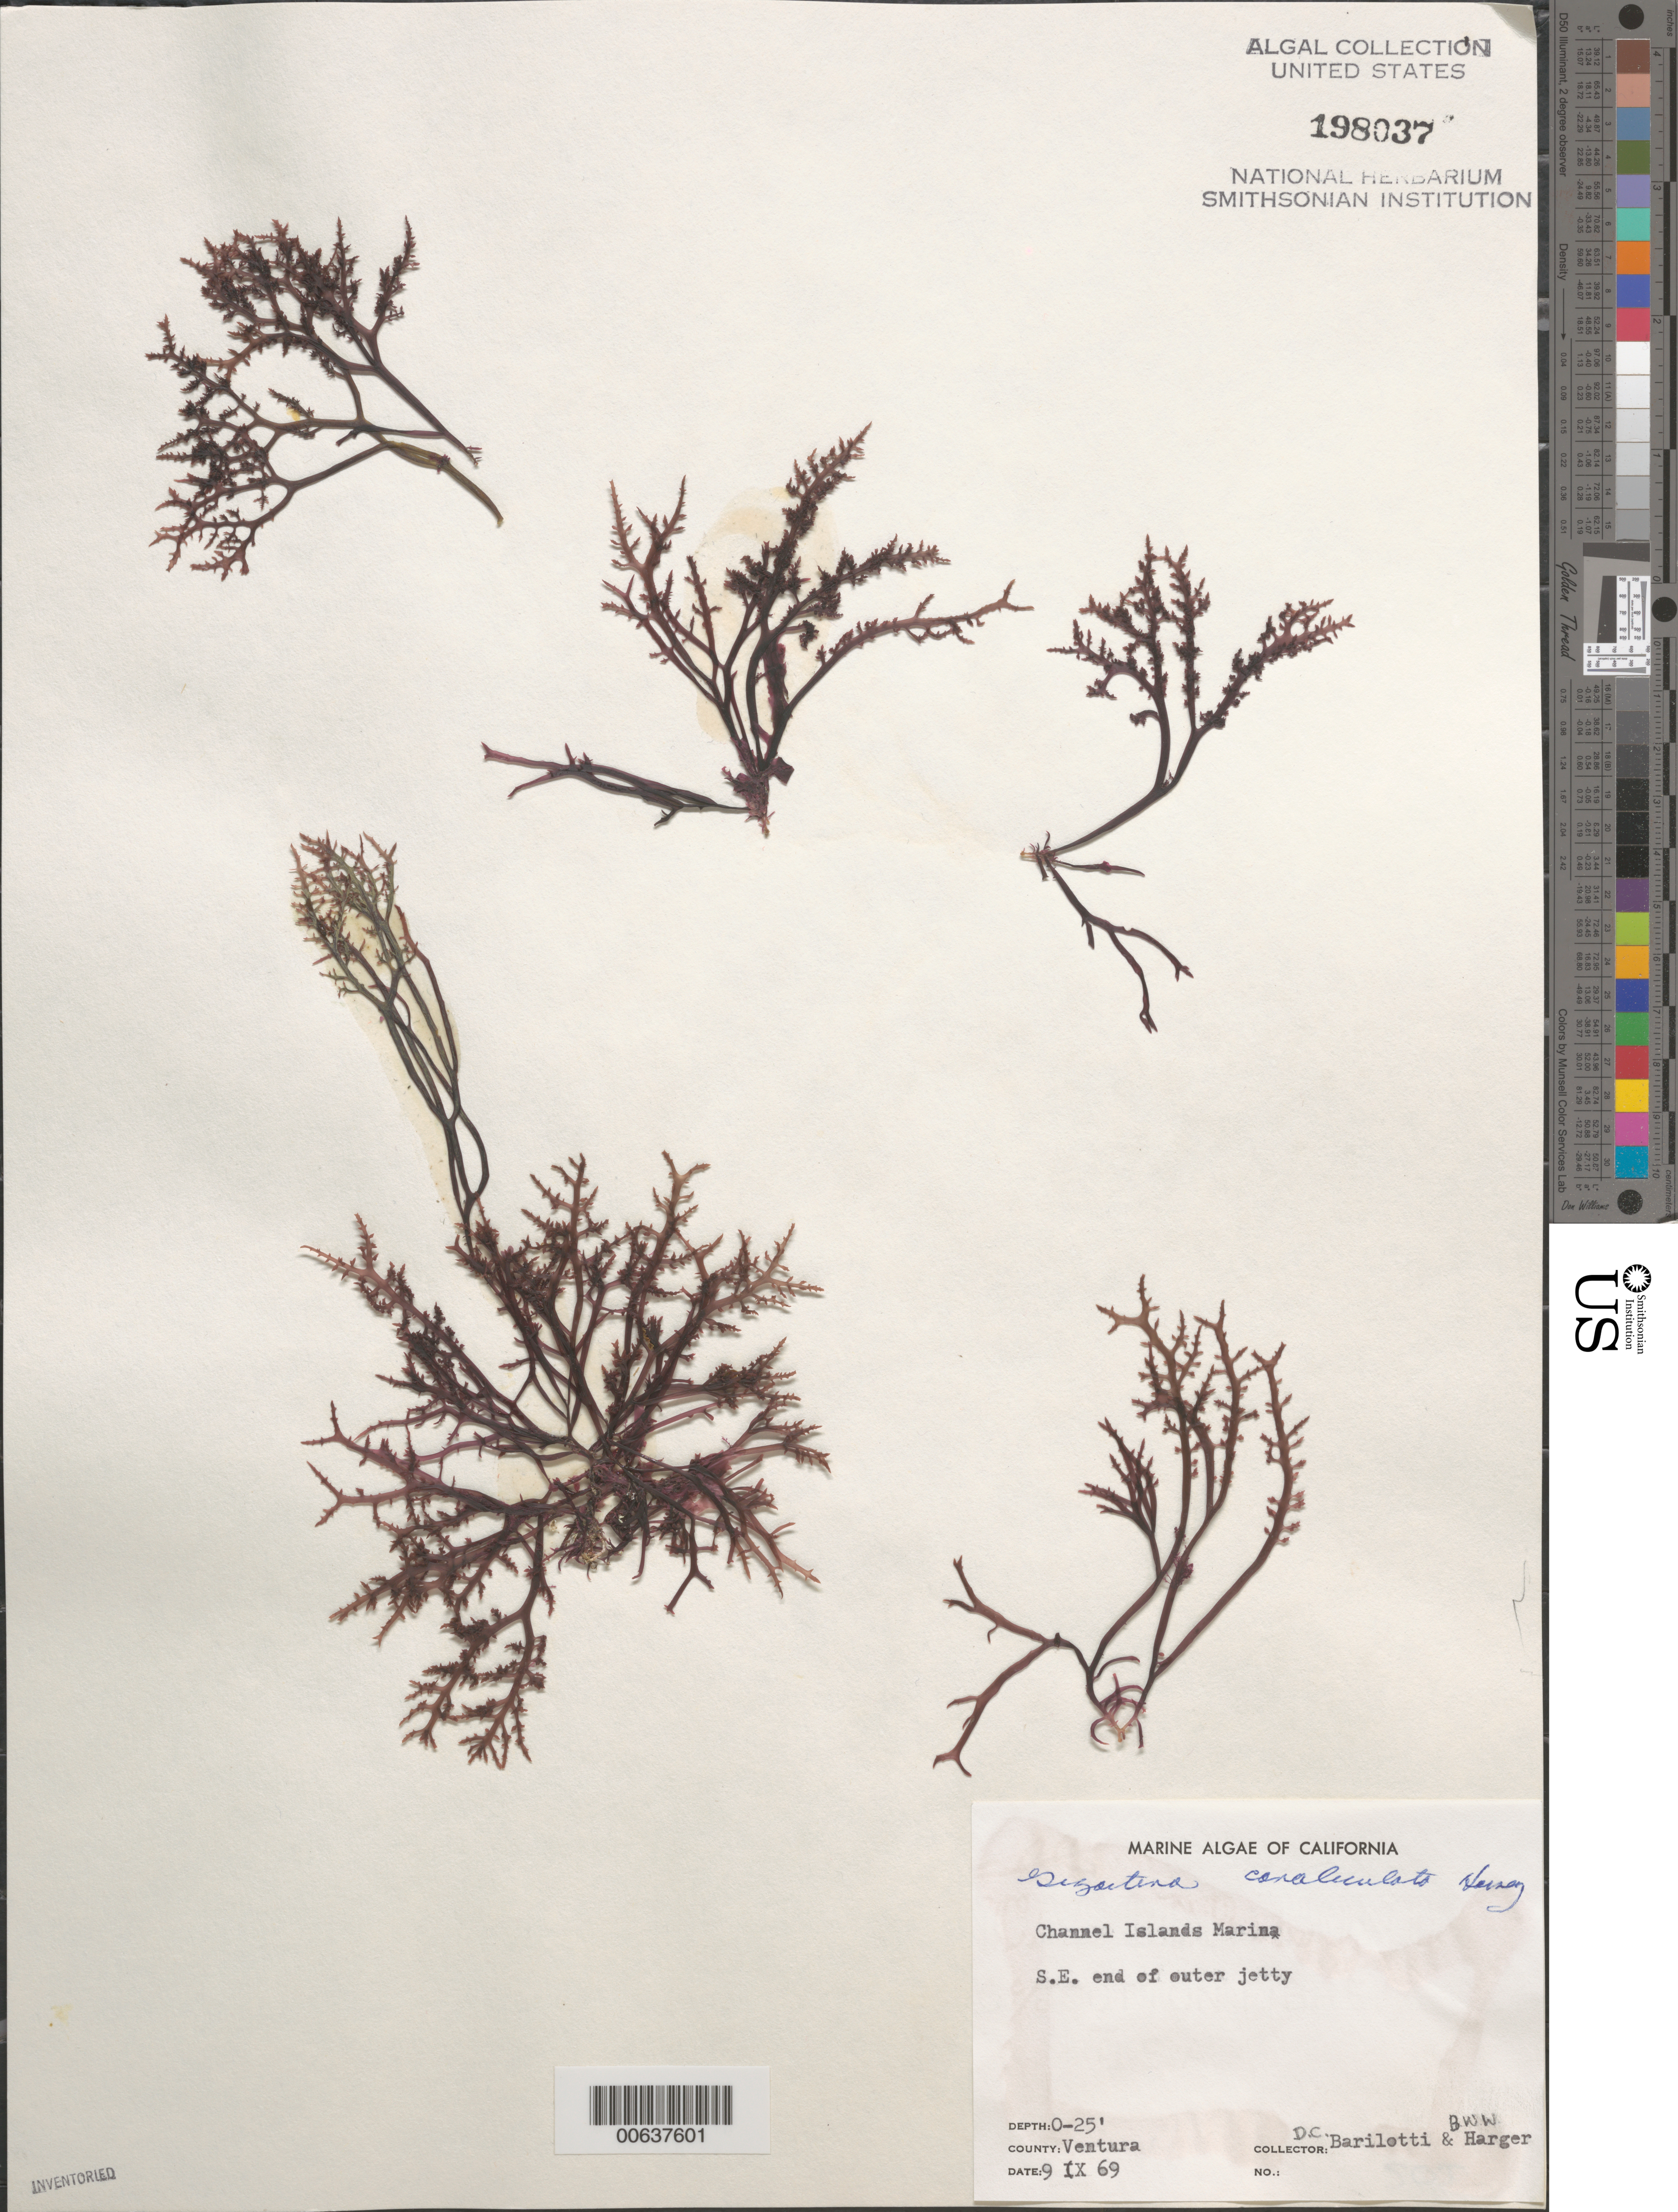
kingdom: Plantae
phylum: Rhodophyta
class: Florideophyceae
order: Gigartinales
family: Gigartinaceae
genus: Chondracanthus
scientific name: Chondracanthus canaliculatus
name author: (Harv.) Guiry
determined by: Algae name updating Project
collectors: D. C. Barilotti & B. W. Harger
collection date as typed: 09 Sep 1969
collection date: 1969-09-09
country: United States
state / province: California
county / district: Ventura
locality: Channel Islands Marina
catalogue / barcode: US 198037